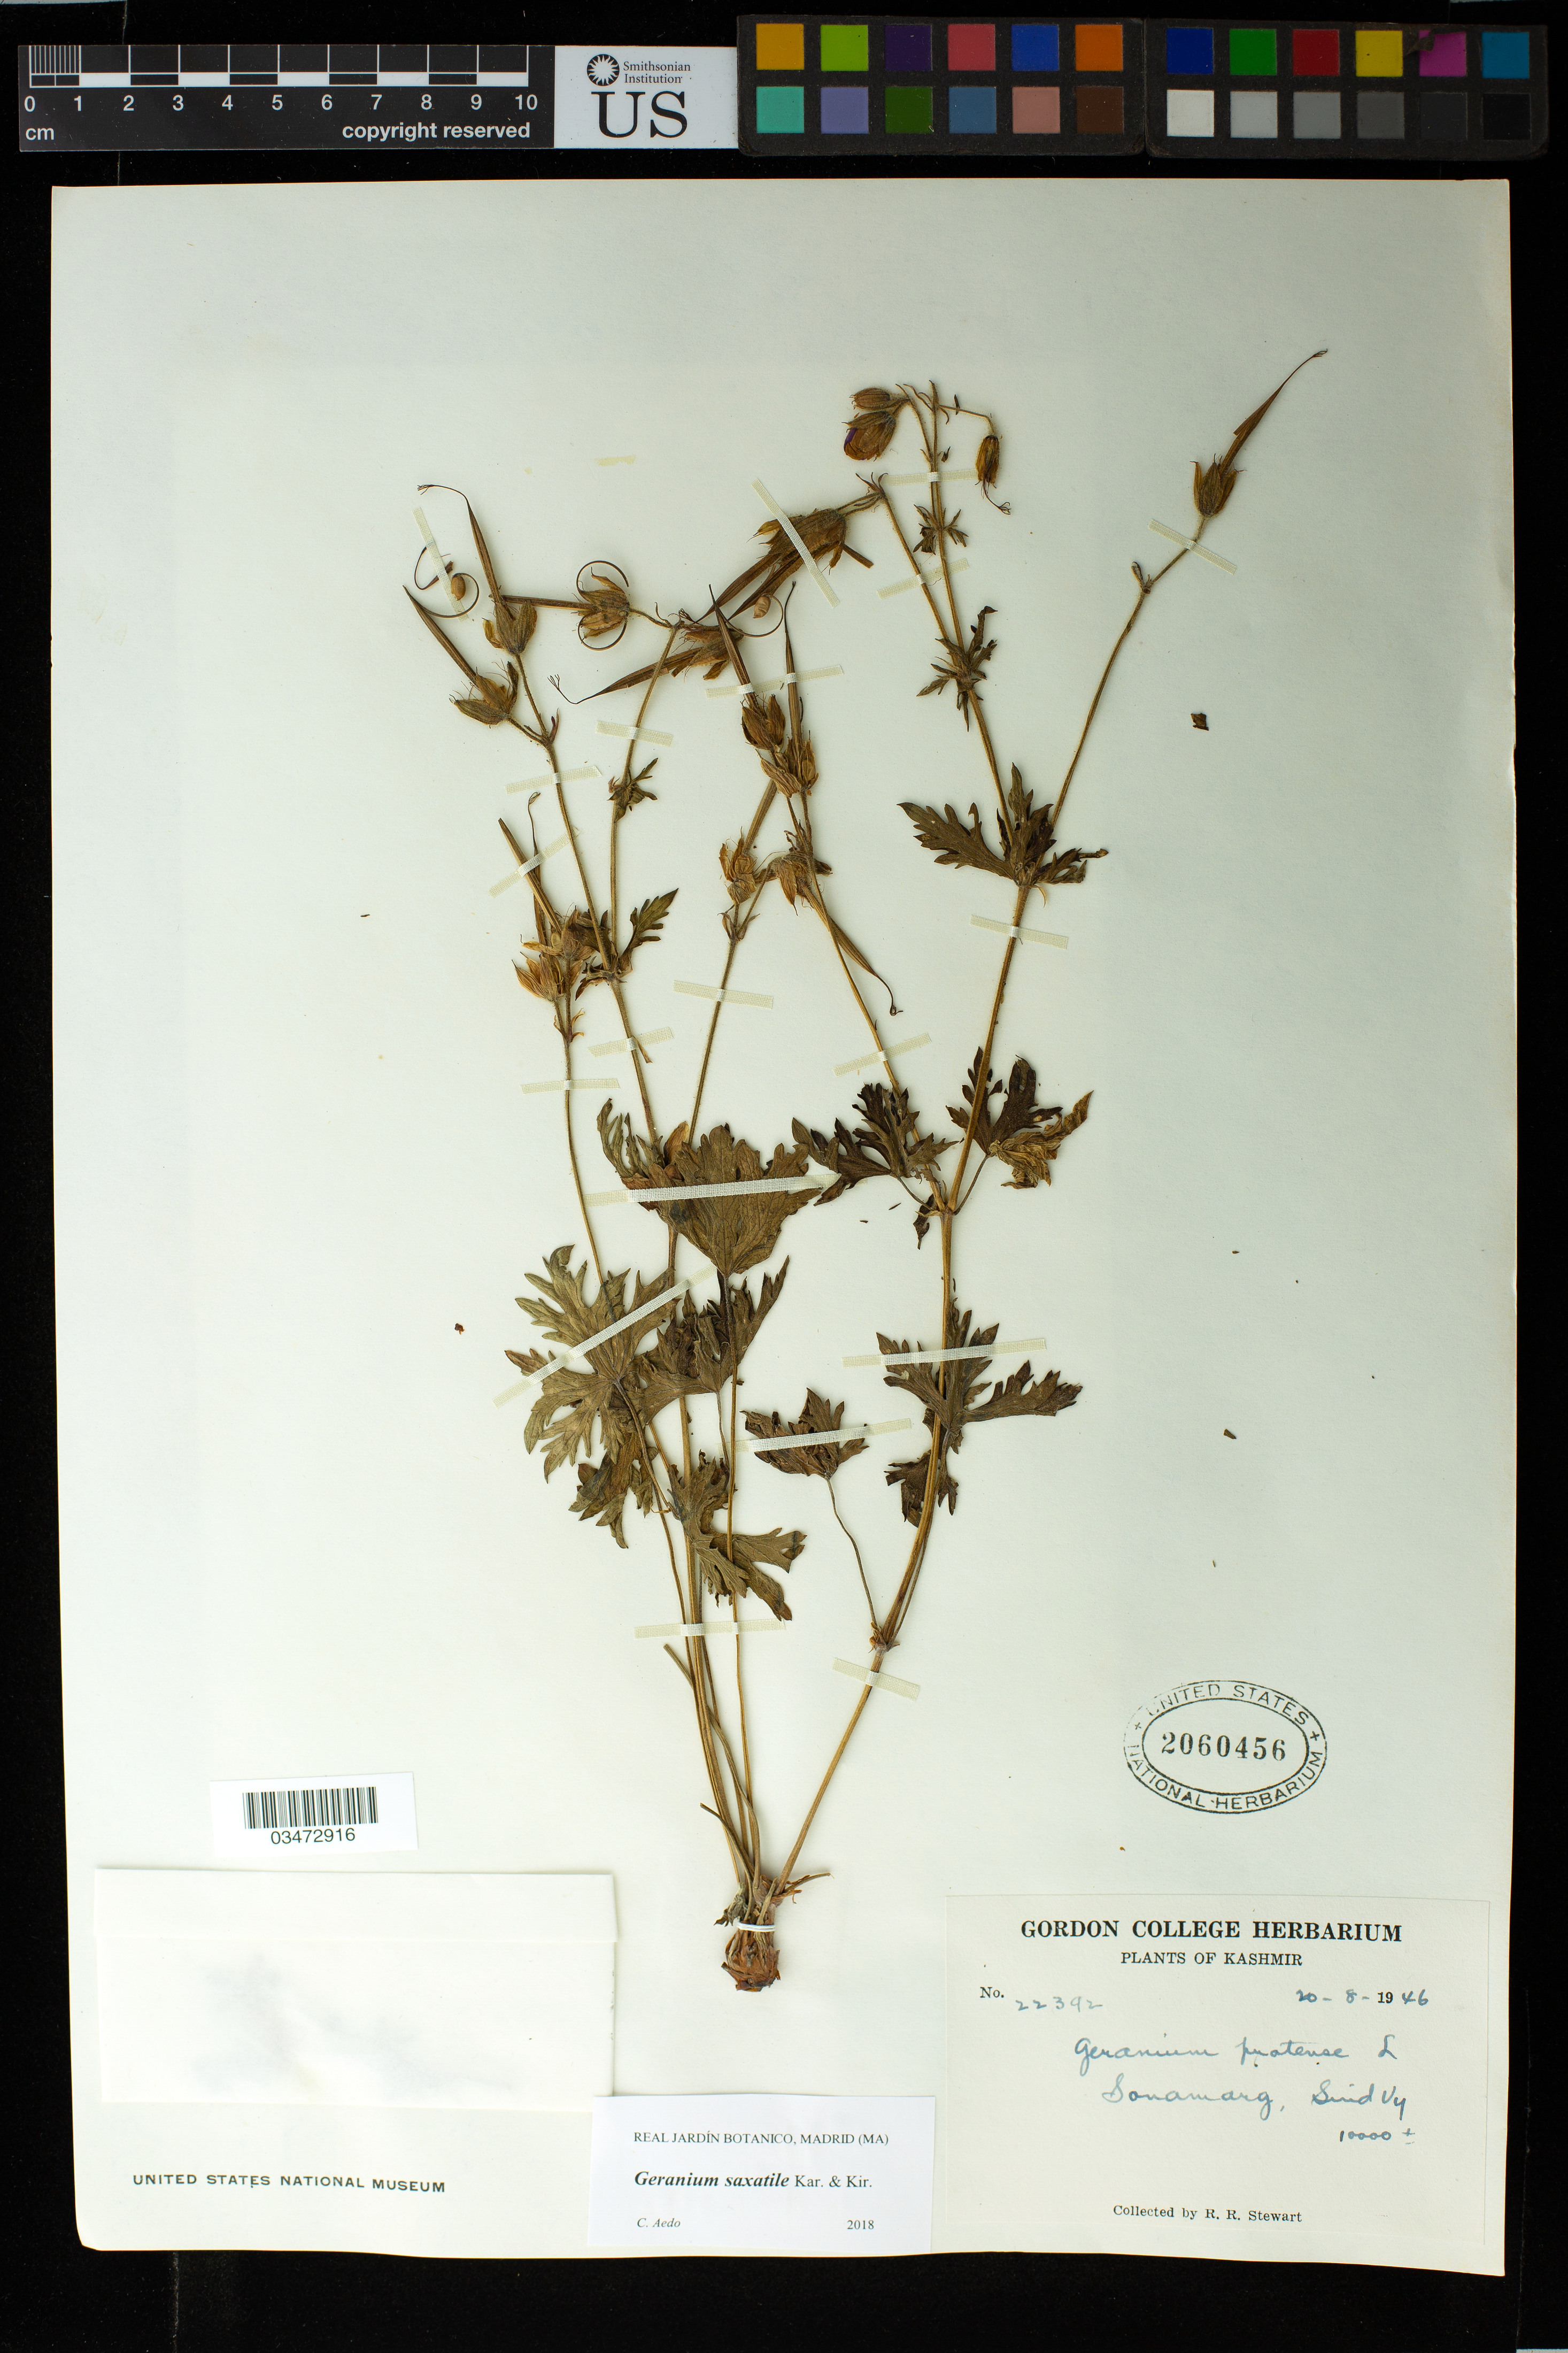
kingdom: Plantae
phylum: Tracheophyta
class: Magnoliopsida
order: Geraniales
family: Geraniaceae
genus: Geranium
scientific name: Geranium saxatile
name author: Kar. & Kir.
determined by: Aedo, C.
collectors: R. R. Stewart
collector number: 22392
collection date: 1946-08-20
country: India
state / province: Jammu and Kashmir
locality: Kashmir, Sonamarg, Sind Vy.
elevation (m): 2743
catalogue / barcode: US 2060456